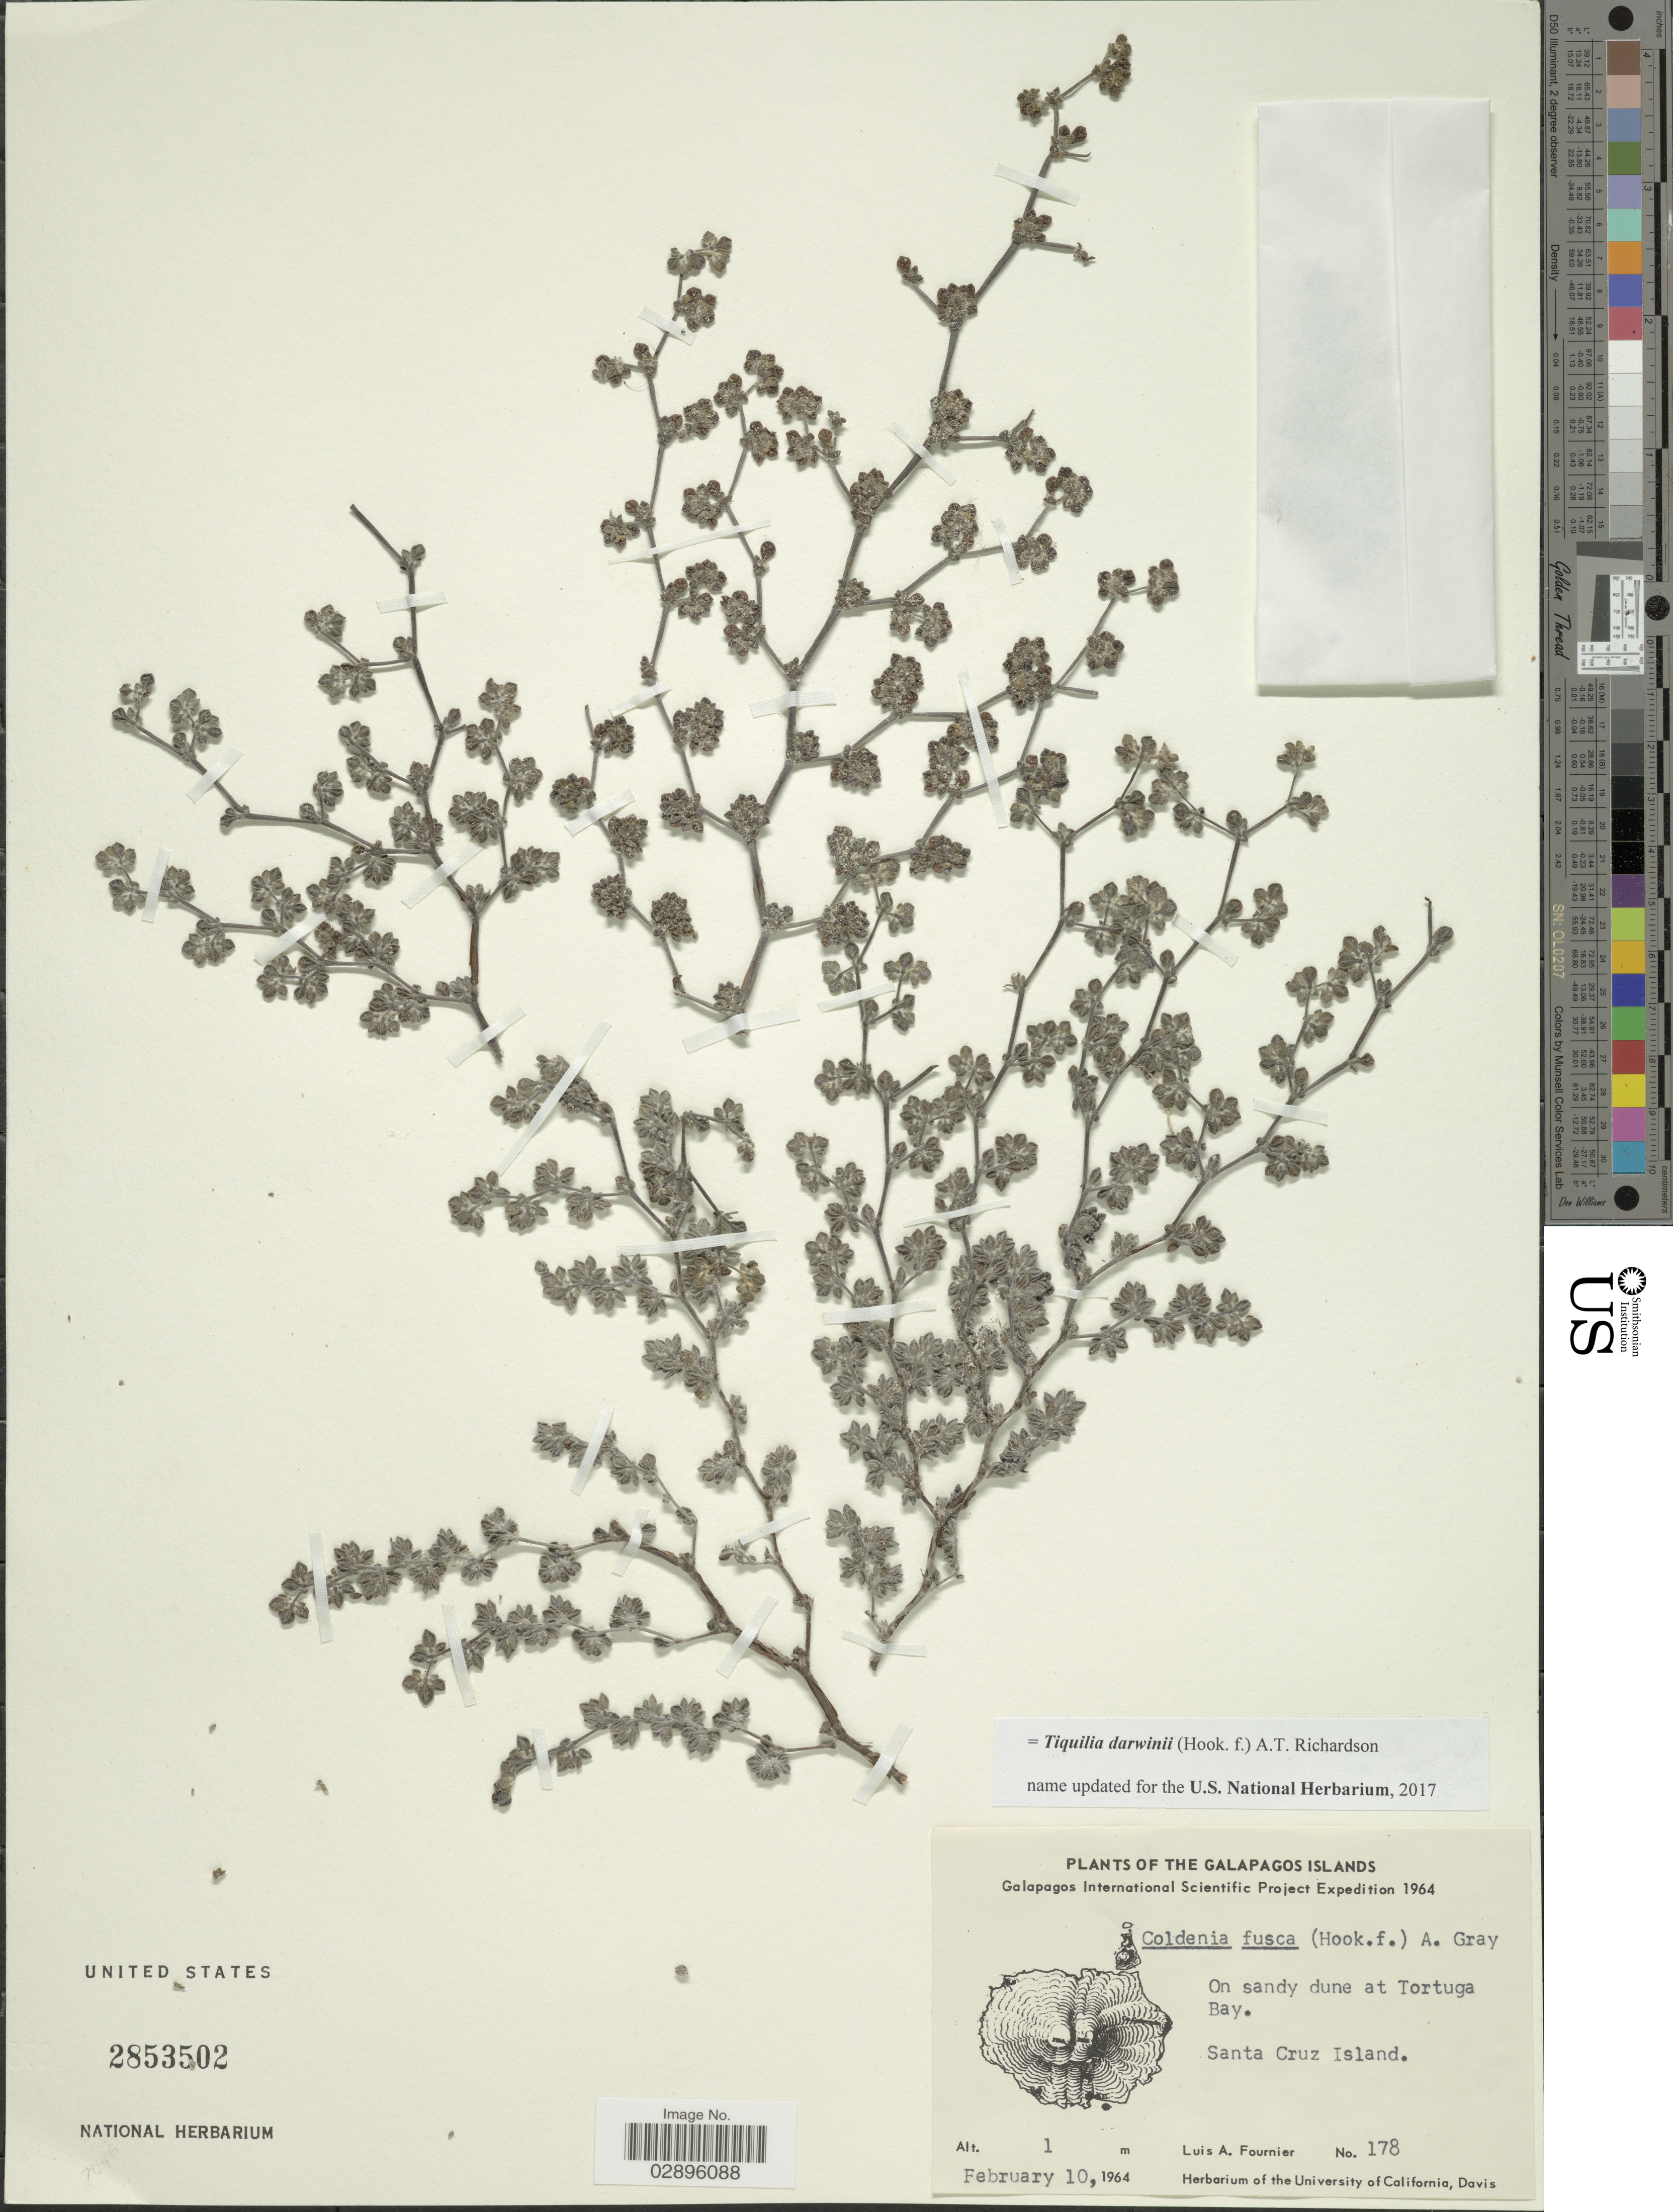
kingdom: Plantae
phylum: Tracheophyta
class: Magnoliopsida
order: Boraginales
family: Ehretiaceae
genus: Tiquilia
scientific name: Tiquilia darwinii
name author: (Hook. f.) A.T. Richardson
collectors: L. A. Fournier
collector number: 178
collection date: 1964-02-10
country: Ecuador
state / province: Colón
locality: The Galapagos Islands. On sandy dune at Tortuga Bay. Santa Cruz Island.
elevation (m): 1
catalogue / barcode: US 2853502